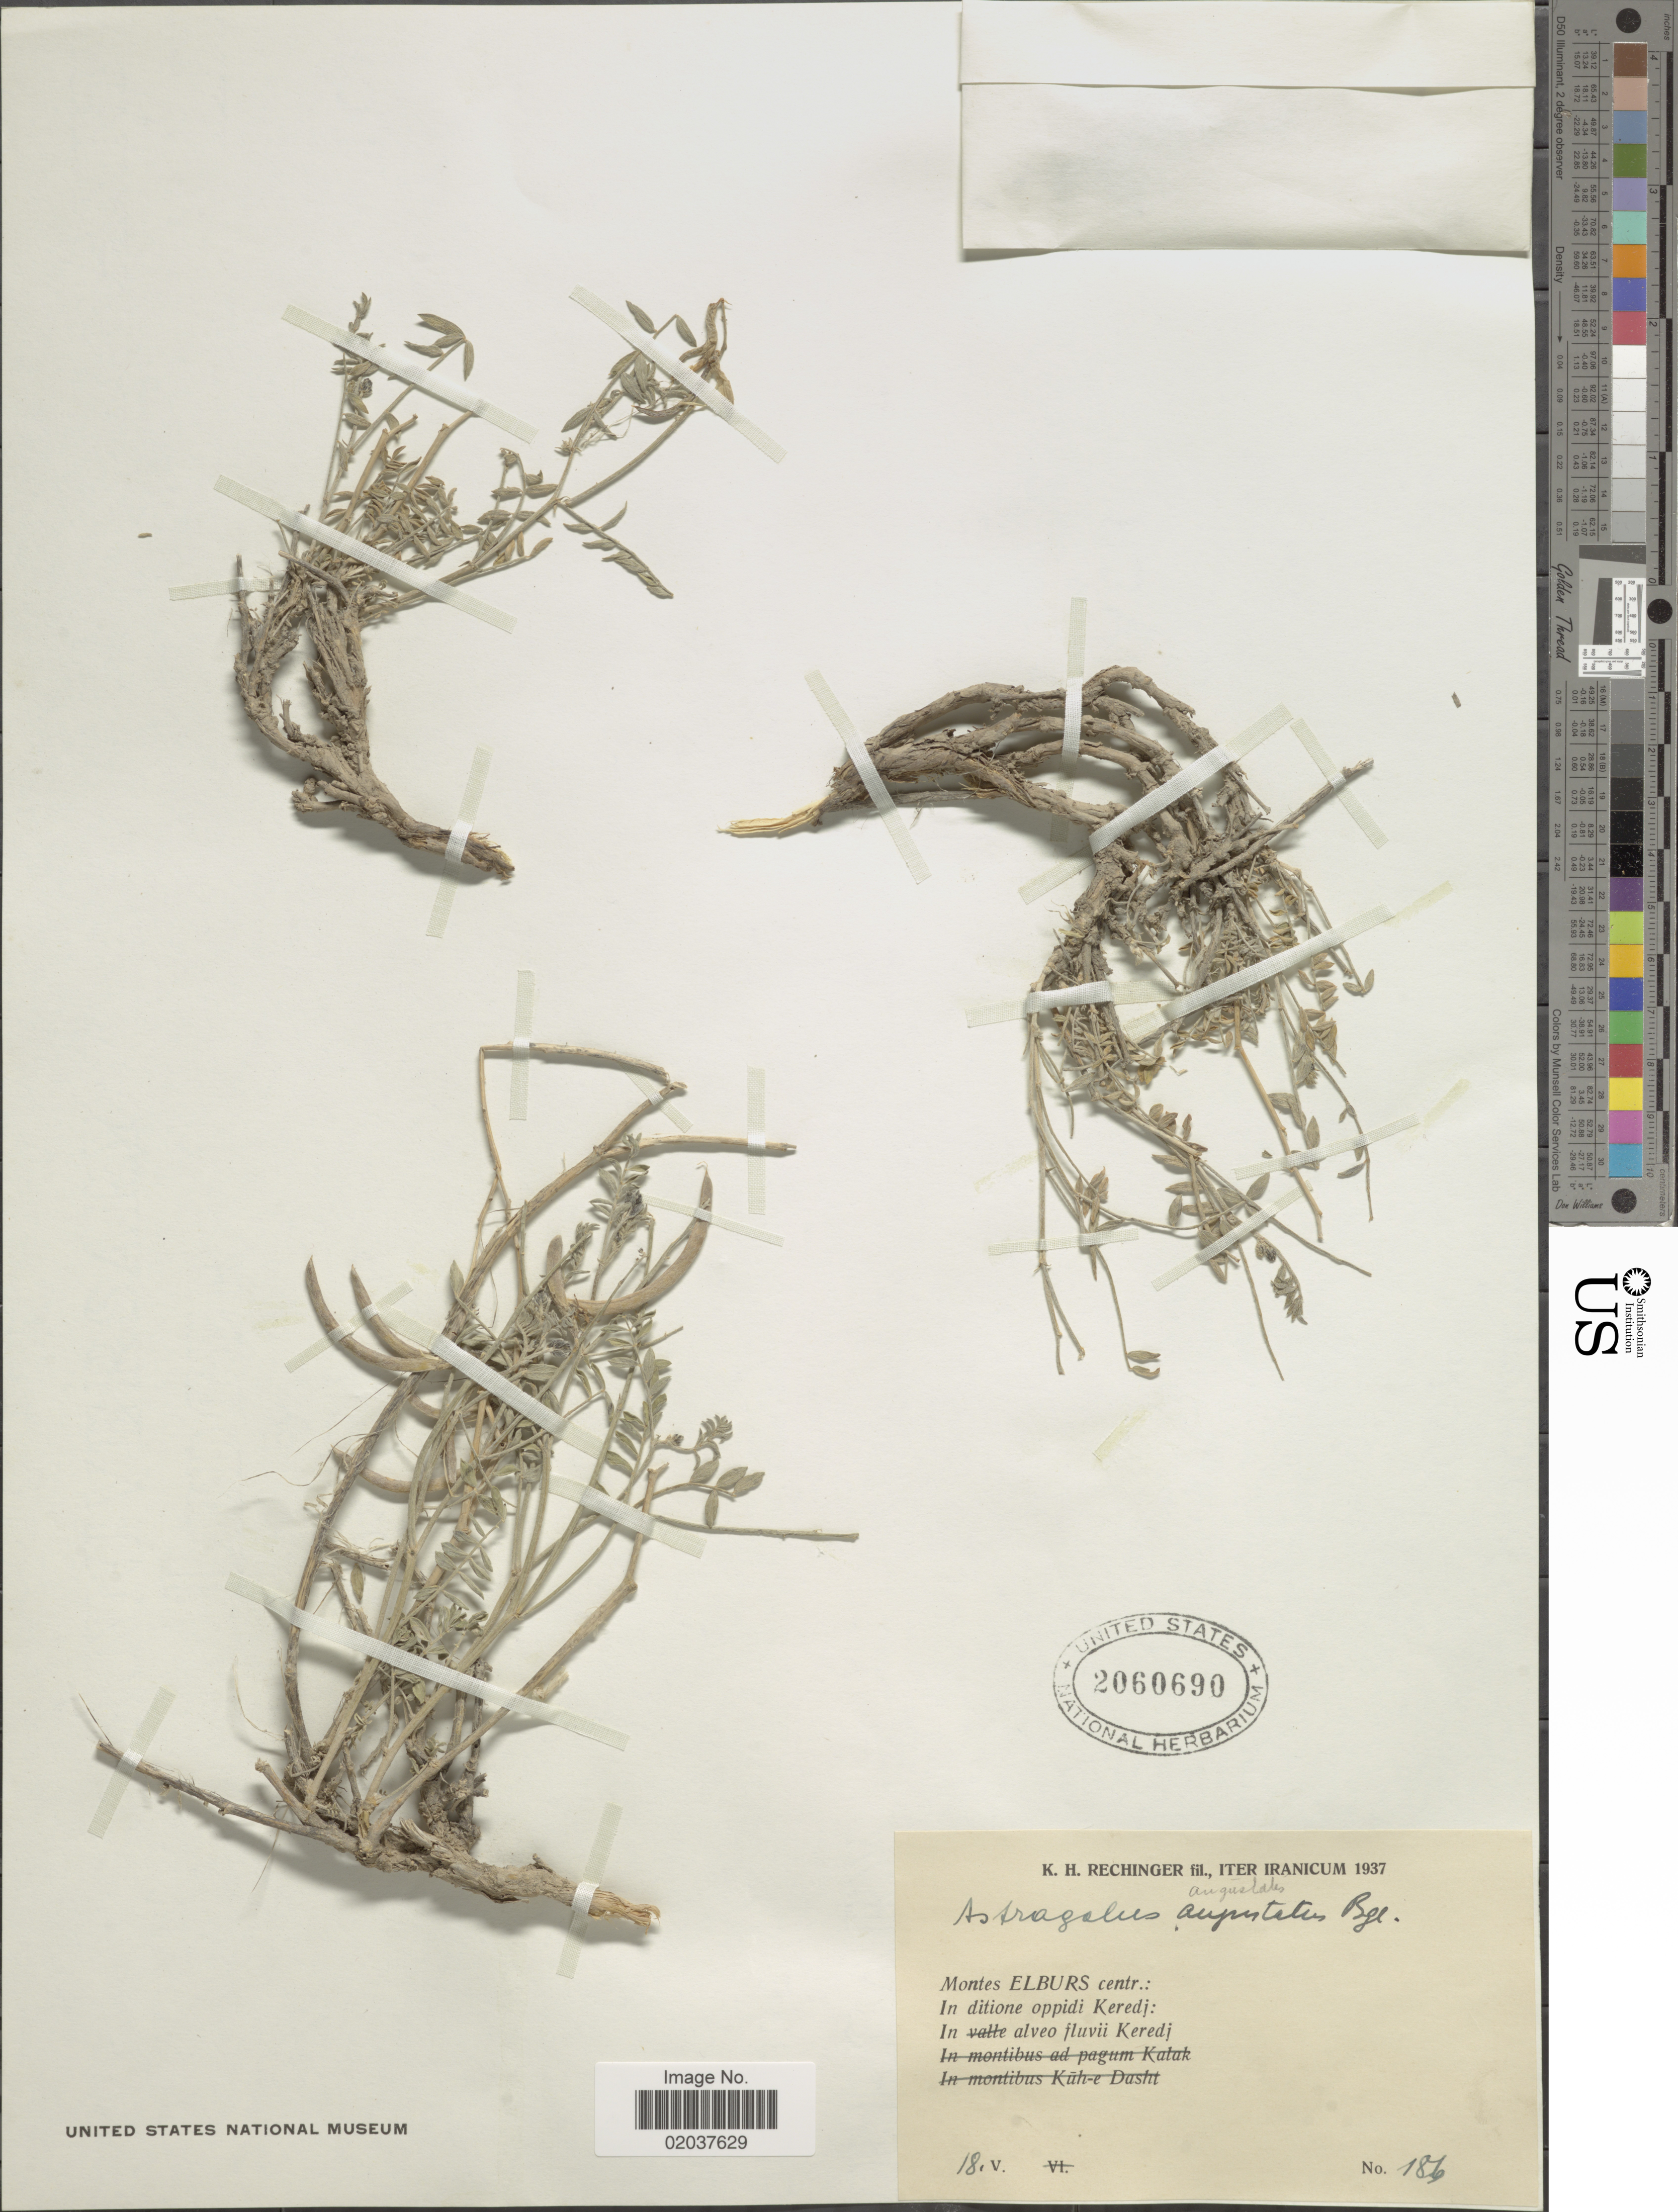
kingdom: Plantae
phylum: Tracheophyta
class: Magnoliopsida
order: Fabales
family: Fabaceae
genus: Astragalus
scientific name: Astragalus angustatus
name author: Boiss.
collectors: K. H. Rechinger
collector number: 186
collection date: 1937-05-18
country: Iran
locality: Iranicum, Montes Elburs centr., In ditione oppidi Keredj, In alveo fluvii Keredj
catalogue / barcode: US 2060690